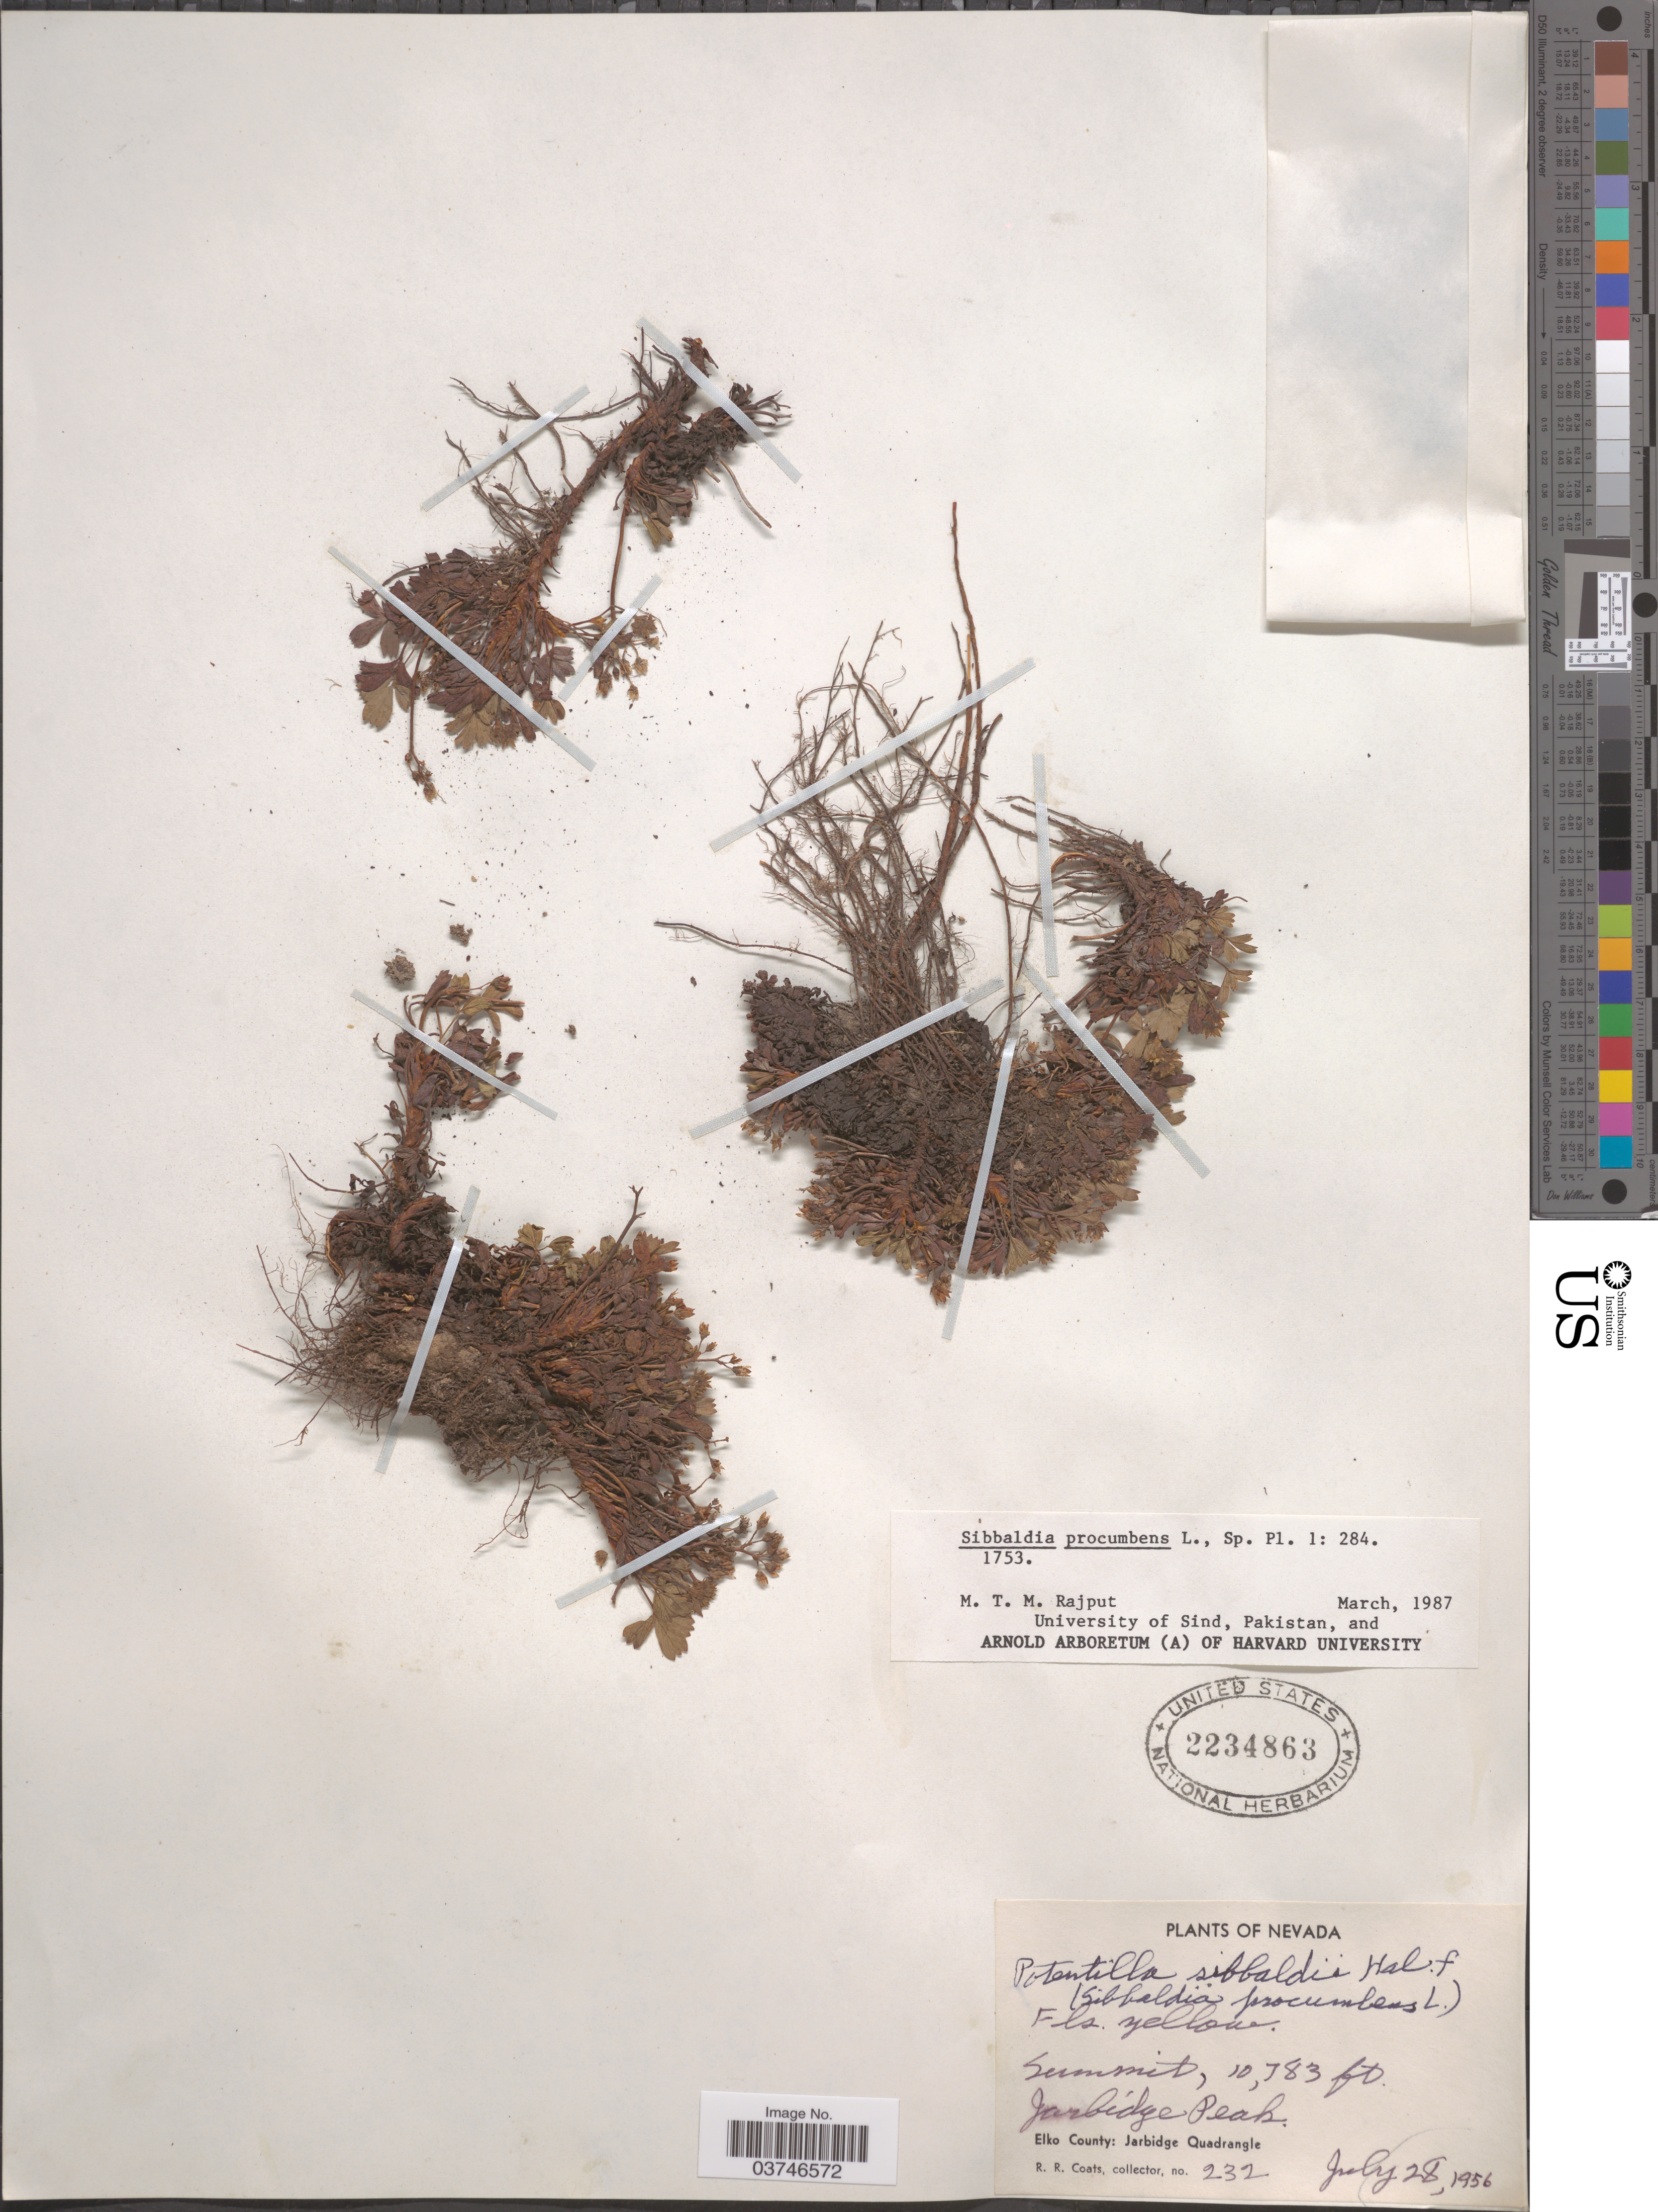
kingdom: Plantae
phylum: Tracheophyta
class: Magnoliopsida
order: Rosales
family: Rosaceae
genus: Sibbaldia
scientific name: Sibbaldia procumbens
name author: L.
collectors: R. Coats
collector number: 232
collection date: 1956-07-28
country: United States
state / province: Nevada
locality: Jarbidge Peak, Elko County: Jarbidge Quadrangle.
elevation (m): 3287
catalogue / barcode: US 2234863